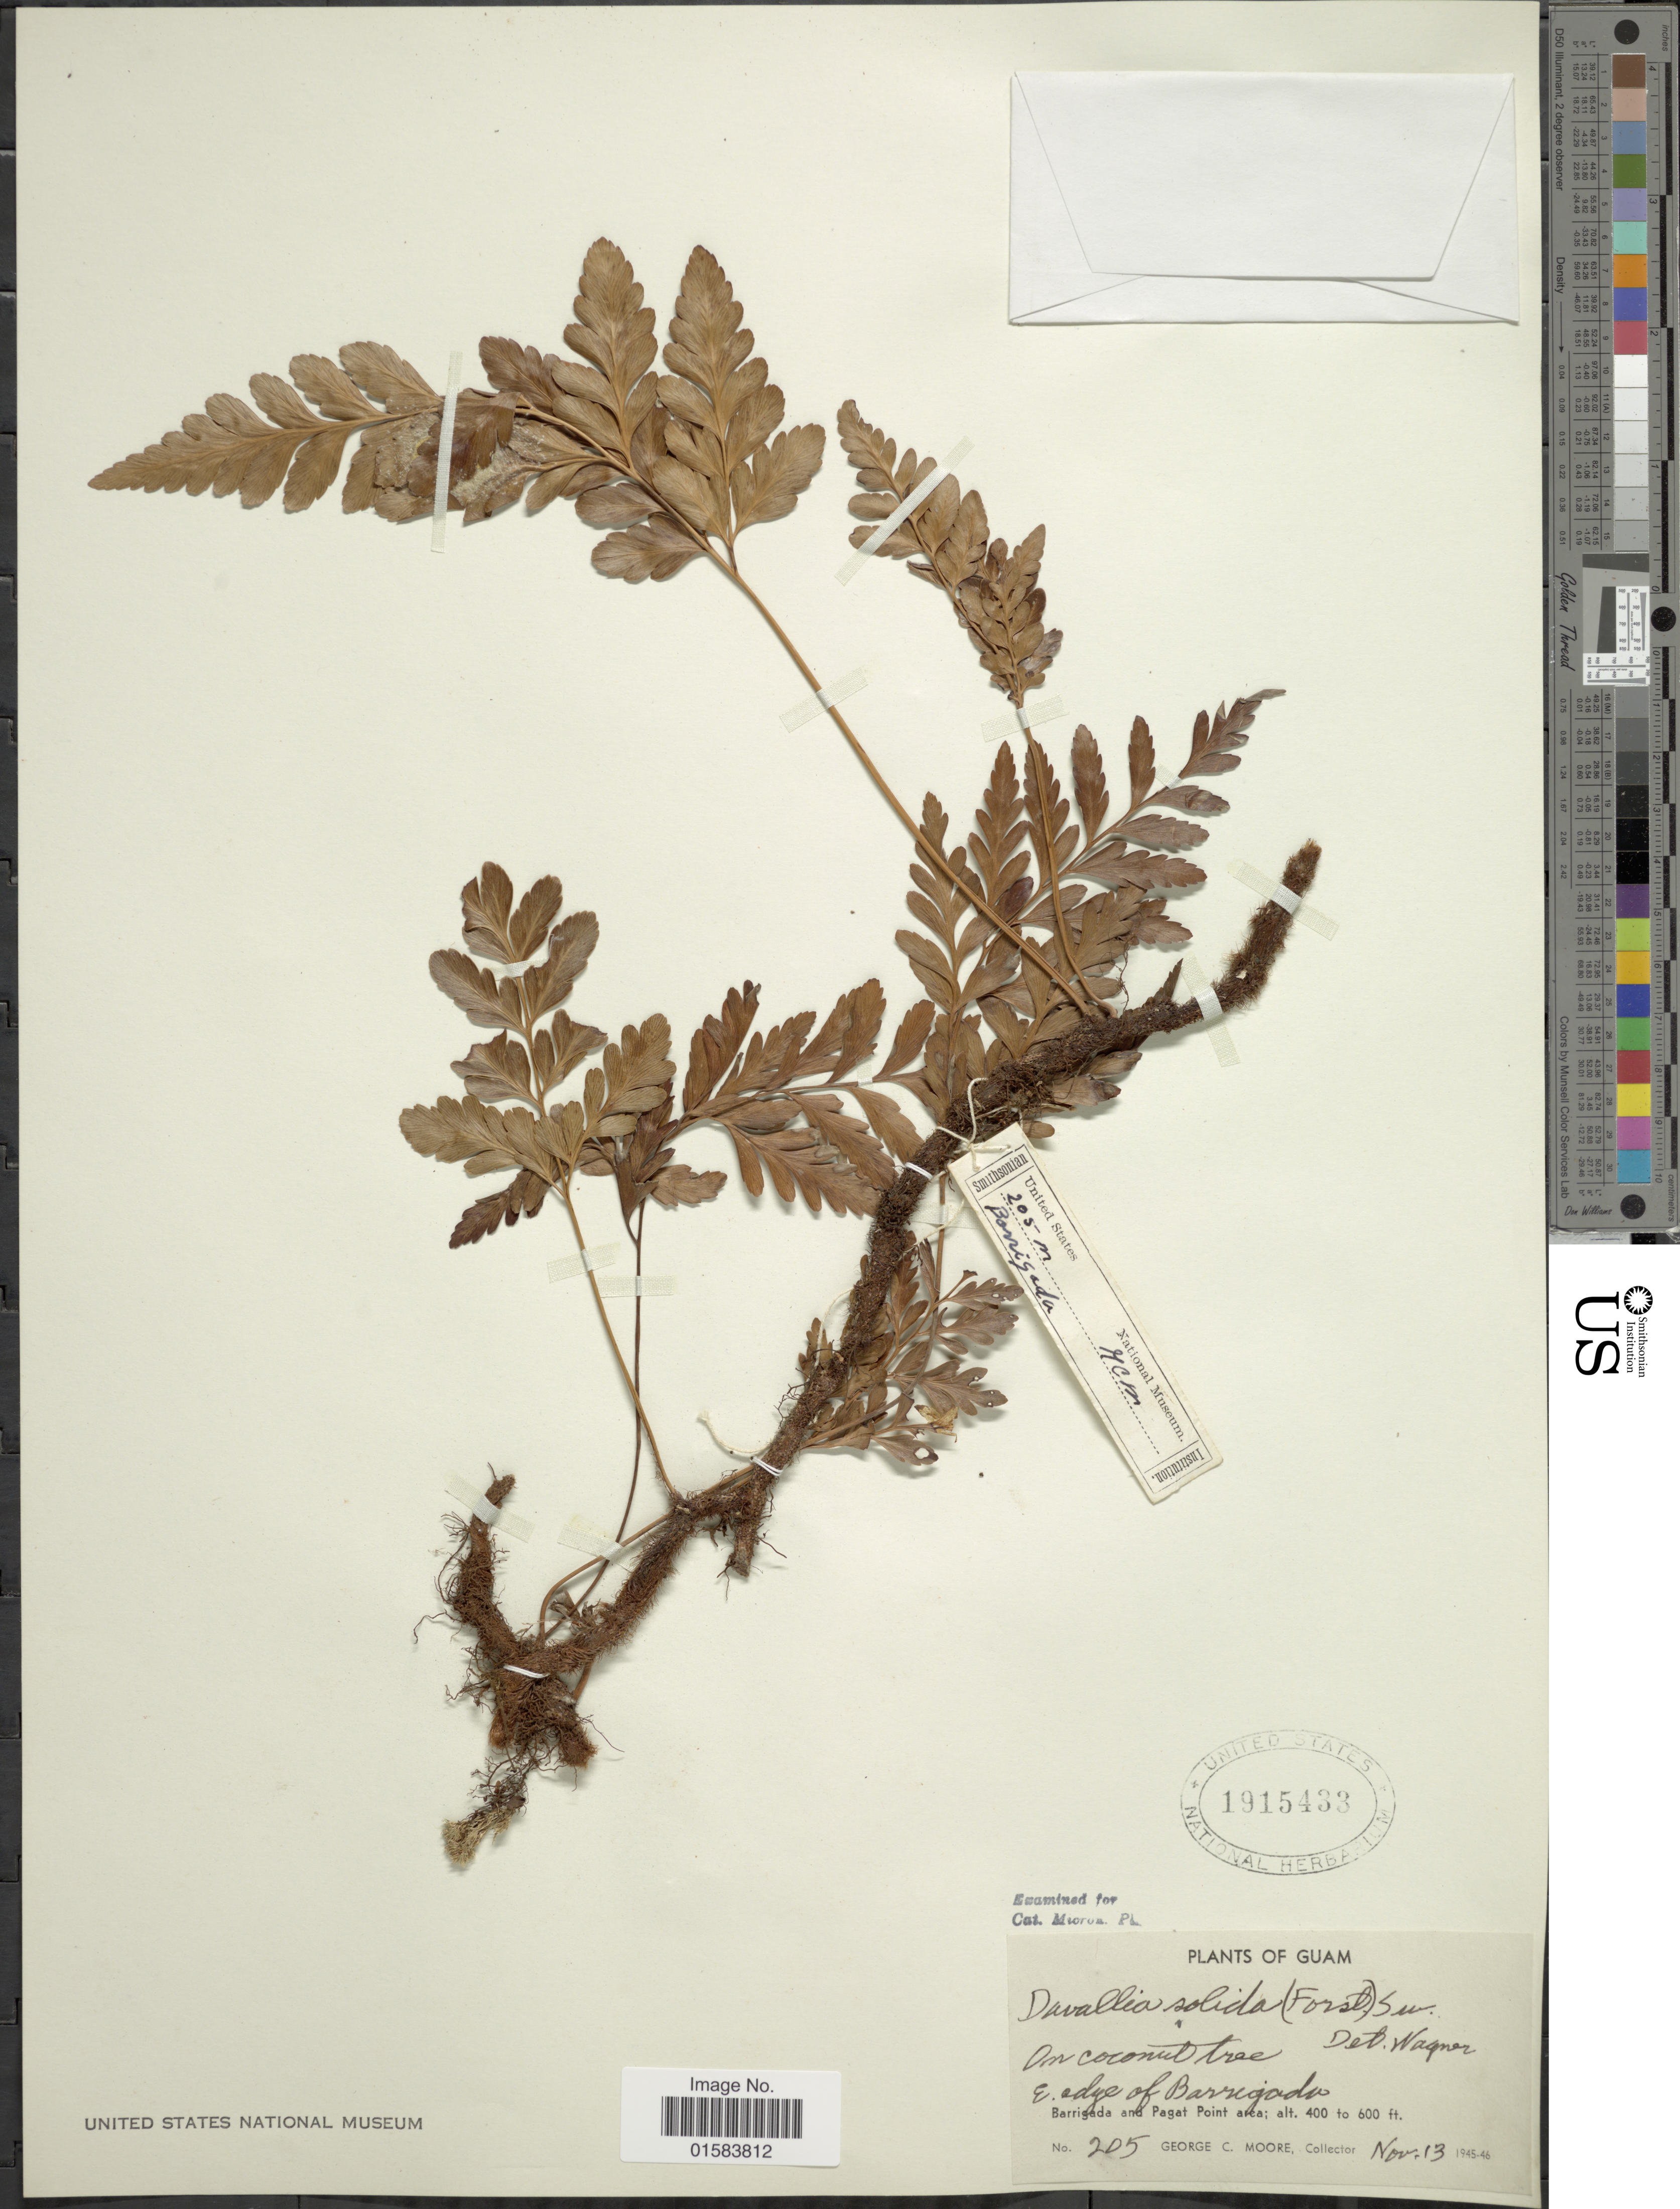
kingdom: Plantae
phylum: Tracheophyta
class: Polypodiopsida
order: Polypodiales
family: Davalliaceae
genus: Davallia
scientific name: Davallia solida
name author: (G. Forst.) Sw.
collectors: G. C. Moore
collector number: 205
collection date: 1945-11-13/1946-11-13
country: Guam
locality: On coconut tree, E. edge of Barrigada, Barrigada and Pagat Point area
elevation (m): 122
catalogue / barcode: US 1915433